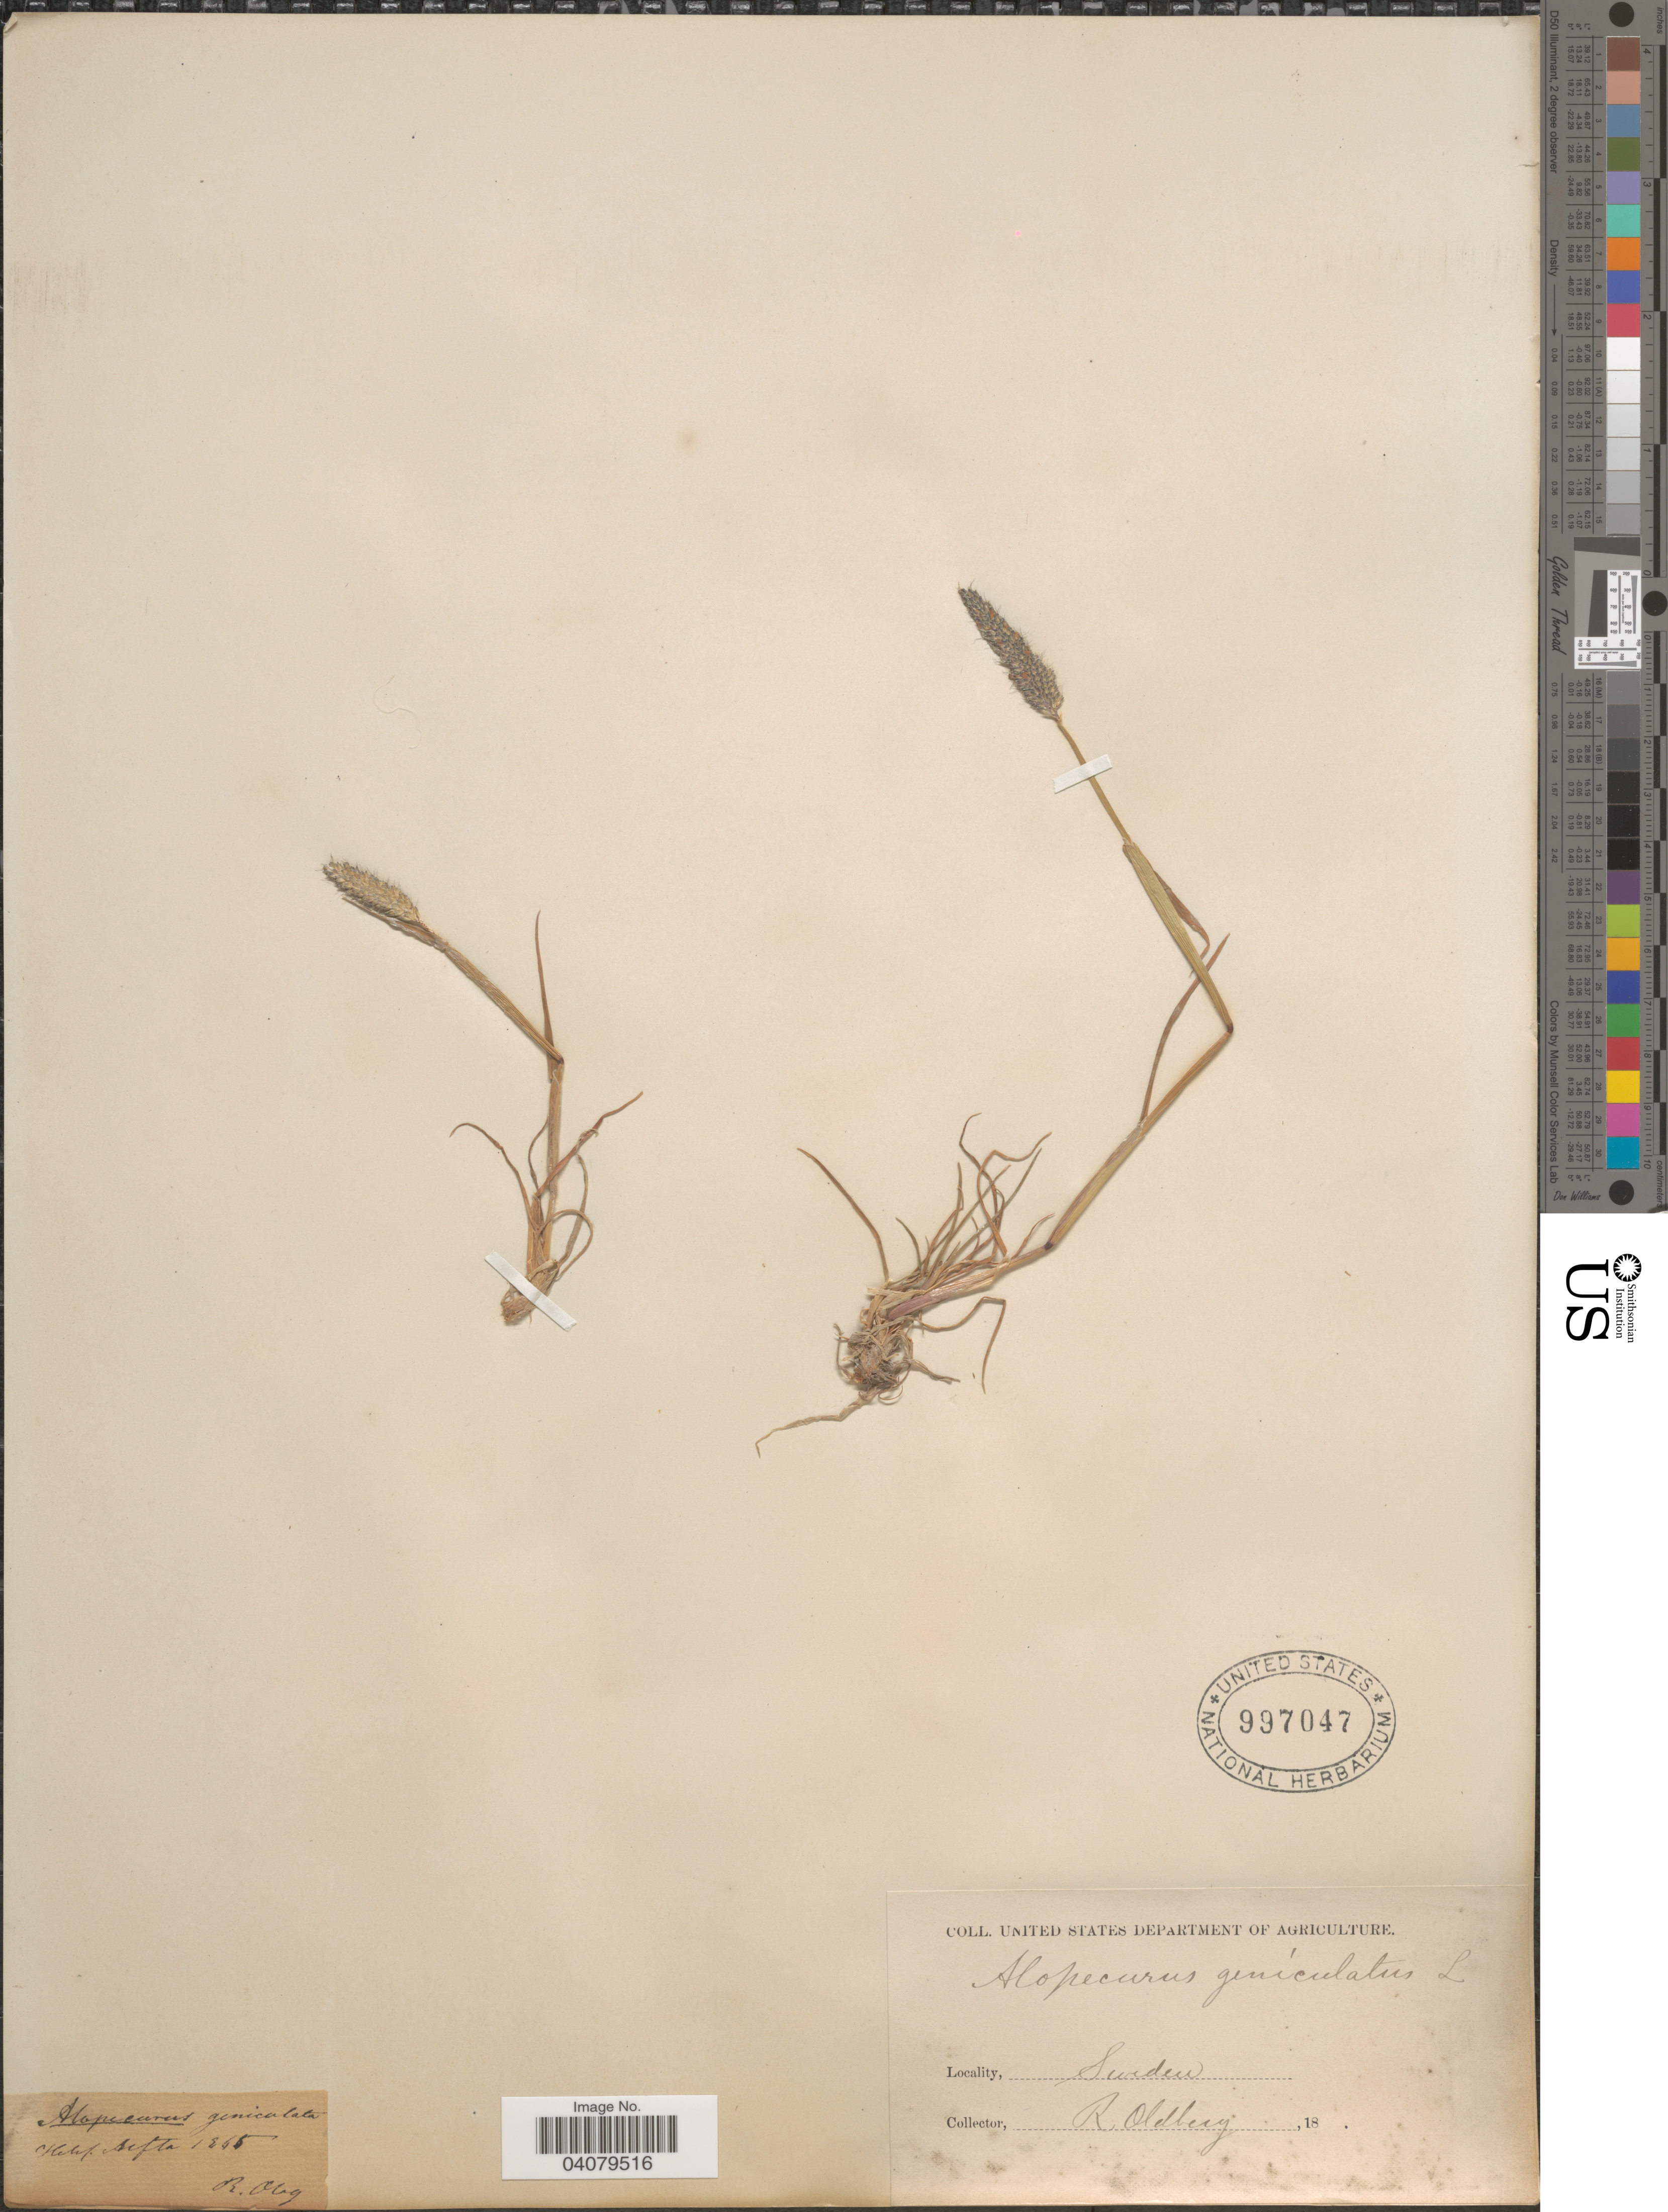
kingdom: Plantae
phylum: Tracheophyta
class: Liliopsida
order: Poales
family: Poaceae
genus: Alopecurus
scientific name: Alopecurus geniculatus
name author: L.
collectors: R. Oldberg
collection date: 1855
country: Sweden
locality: Helif. Alfta.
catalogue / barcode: US 997047